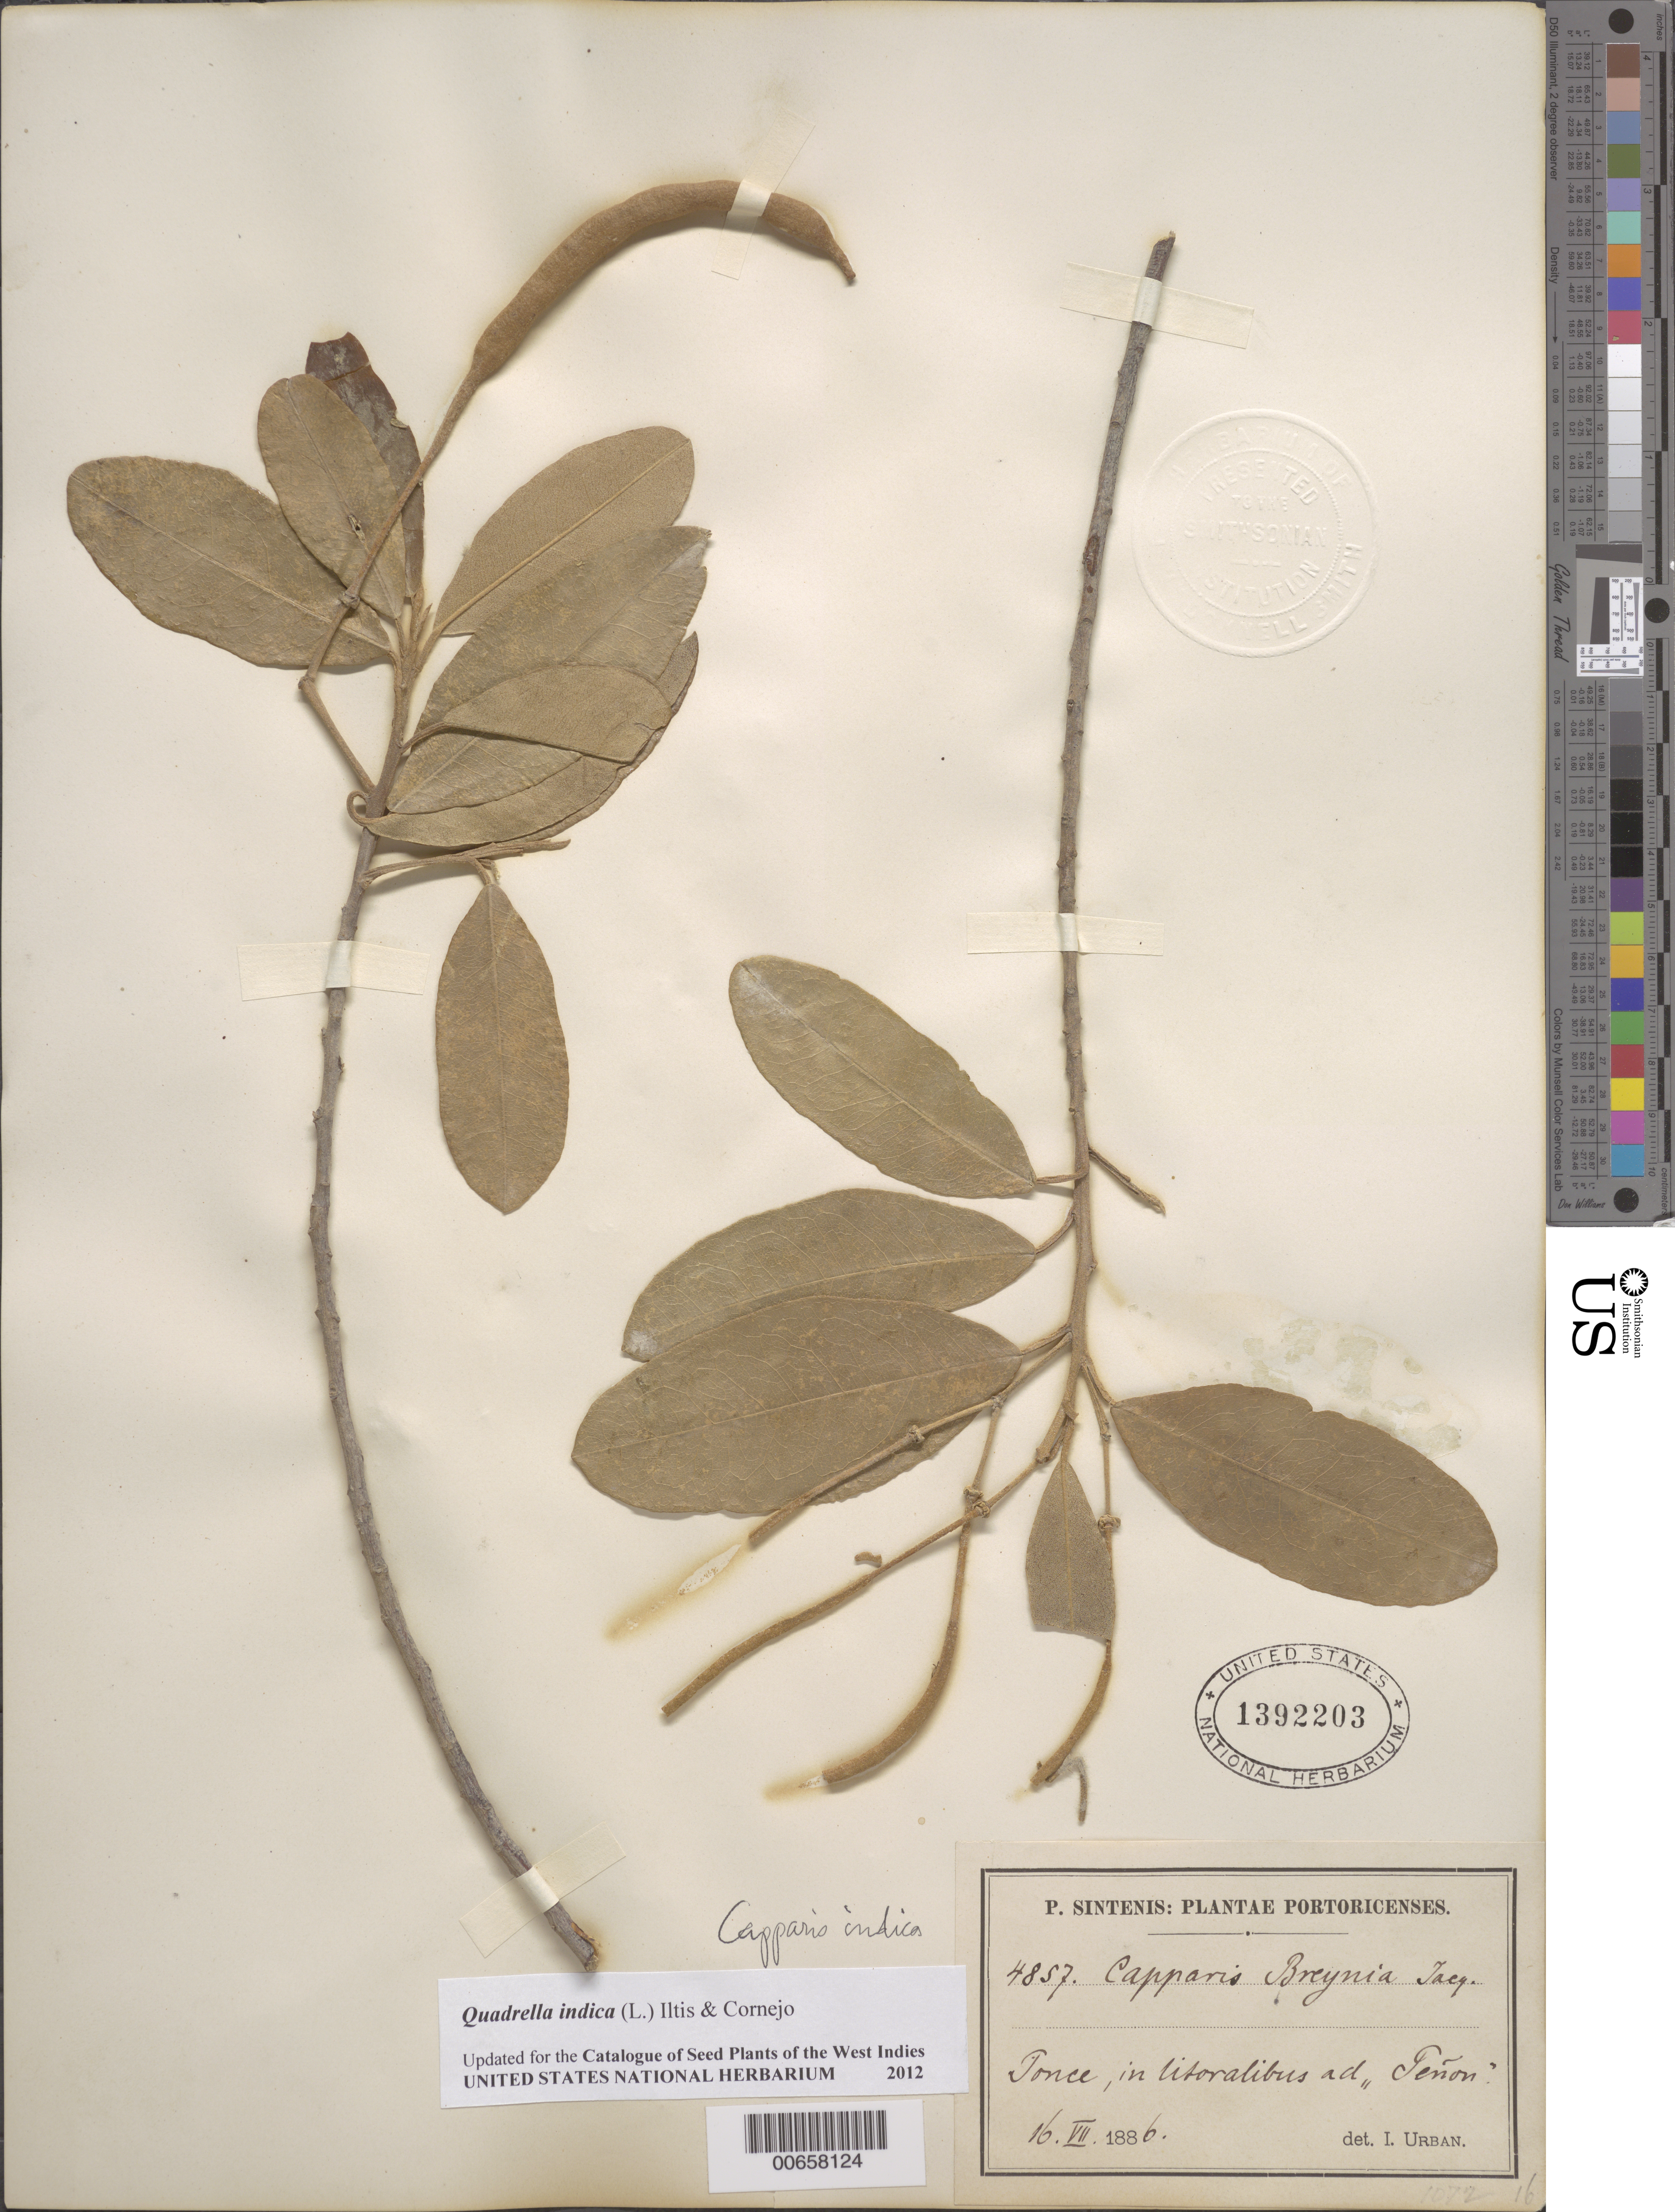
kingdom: Plantae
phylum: Tracheophyta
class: Magnoliopsida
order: Brassicales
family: Capparaceae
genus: Capparis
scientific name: Capparis breynia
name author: Jacq.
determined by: Urban, Ignatz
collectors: P. Sintenis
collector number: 4857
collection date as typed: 16 Jul 1886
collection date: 1886-07-16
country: Puerto Rico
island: Greater Antilles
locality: Ponce, in litoralibus ad "Penon"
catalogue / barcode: US 1392203